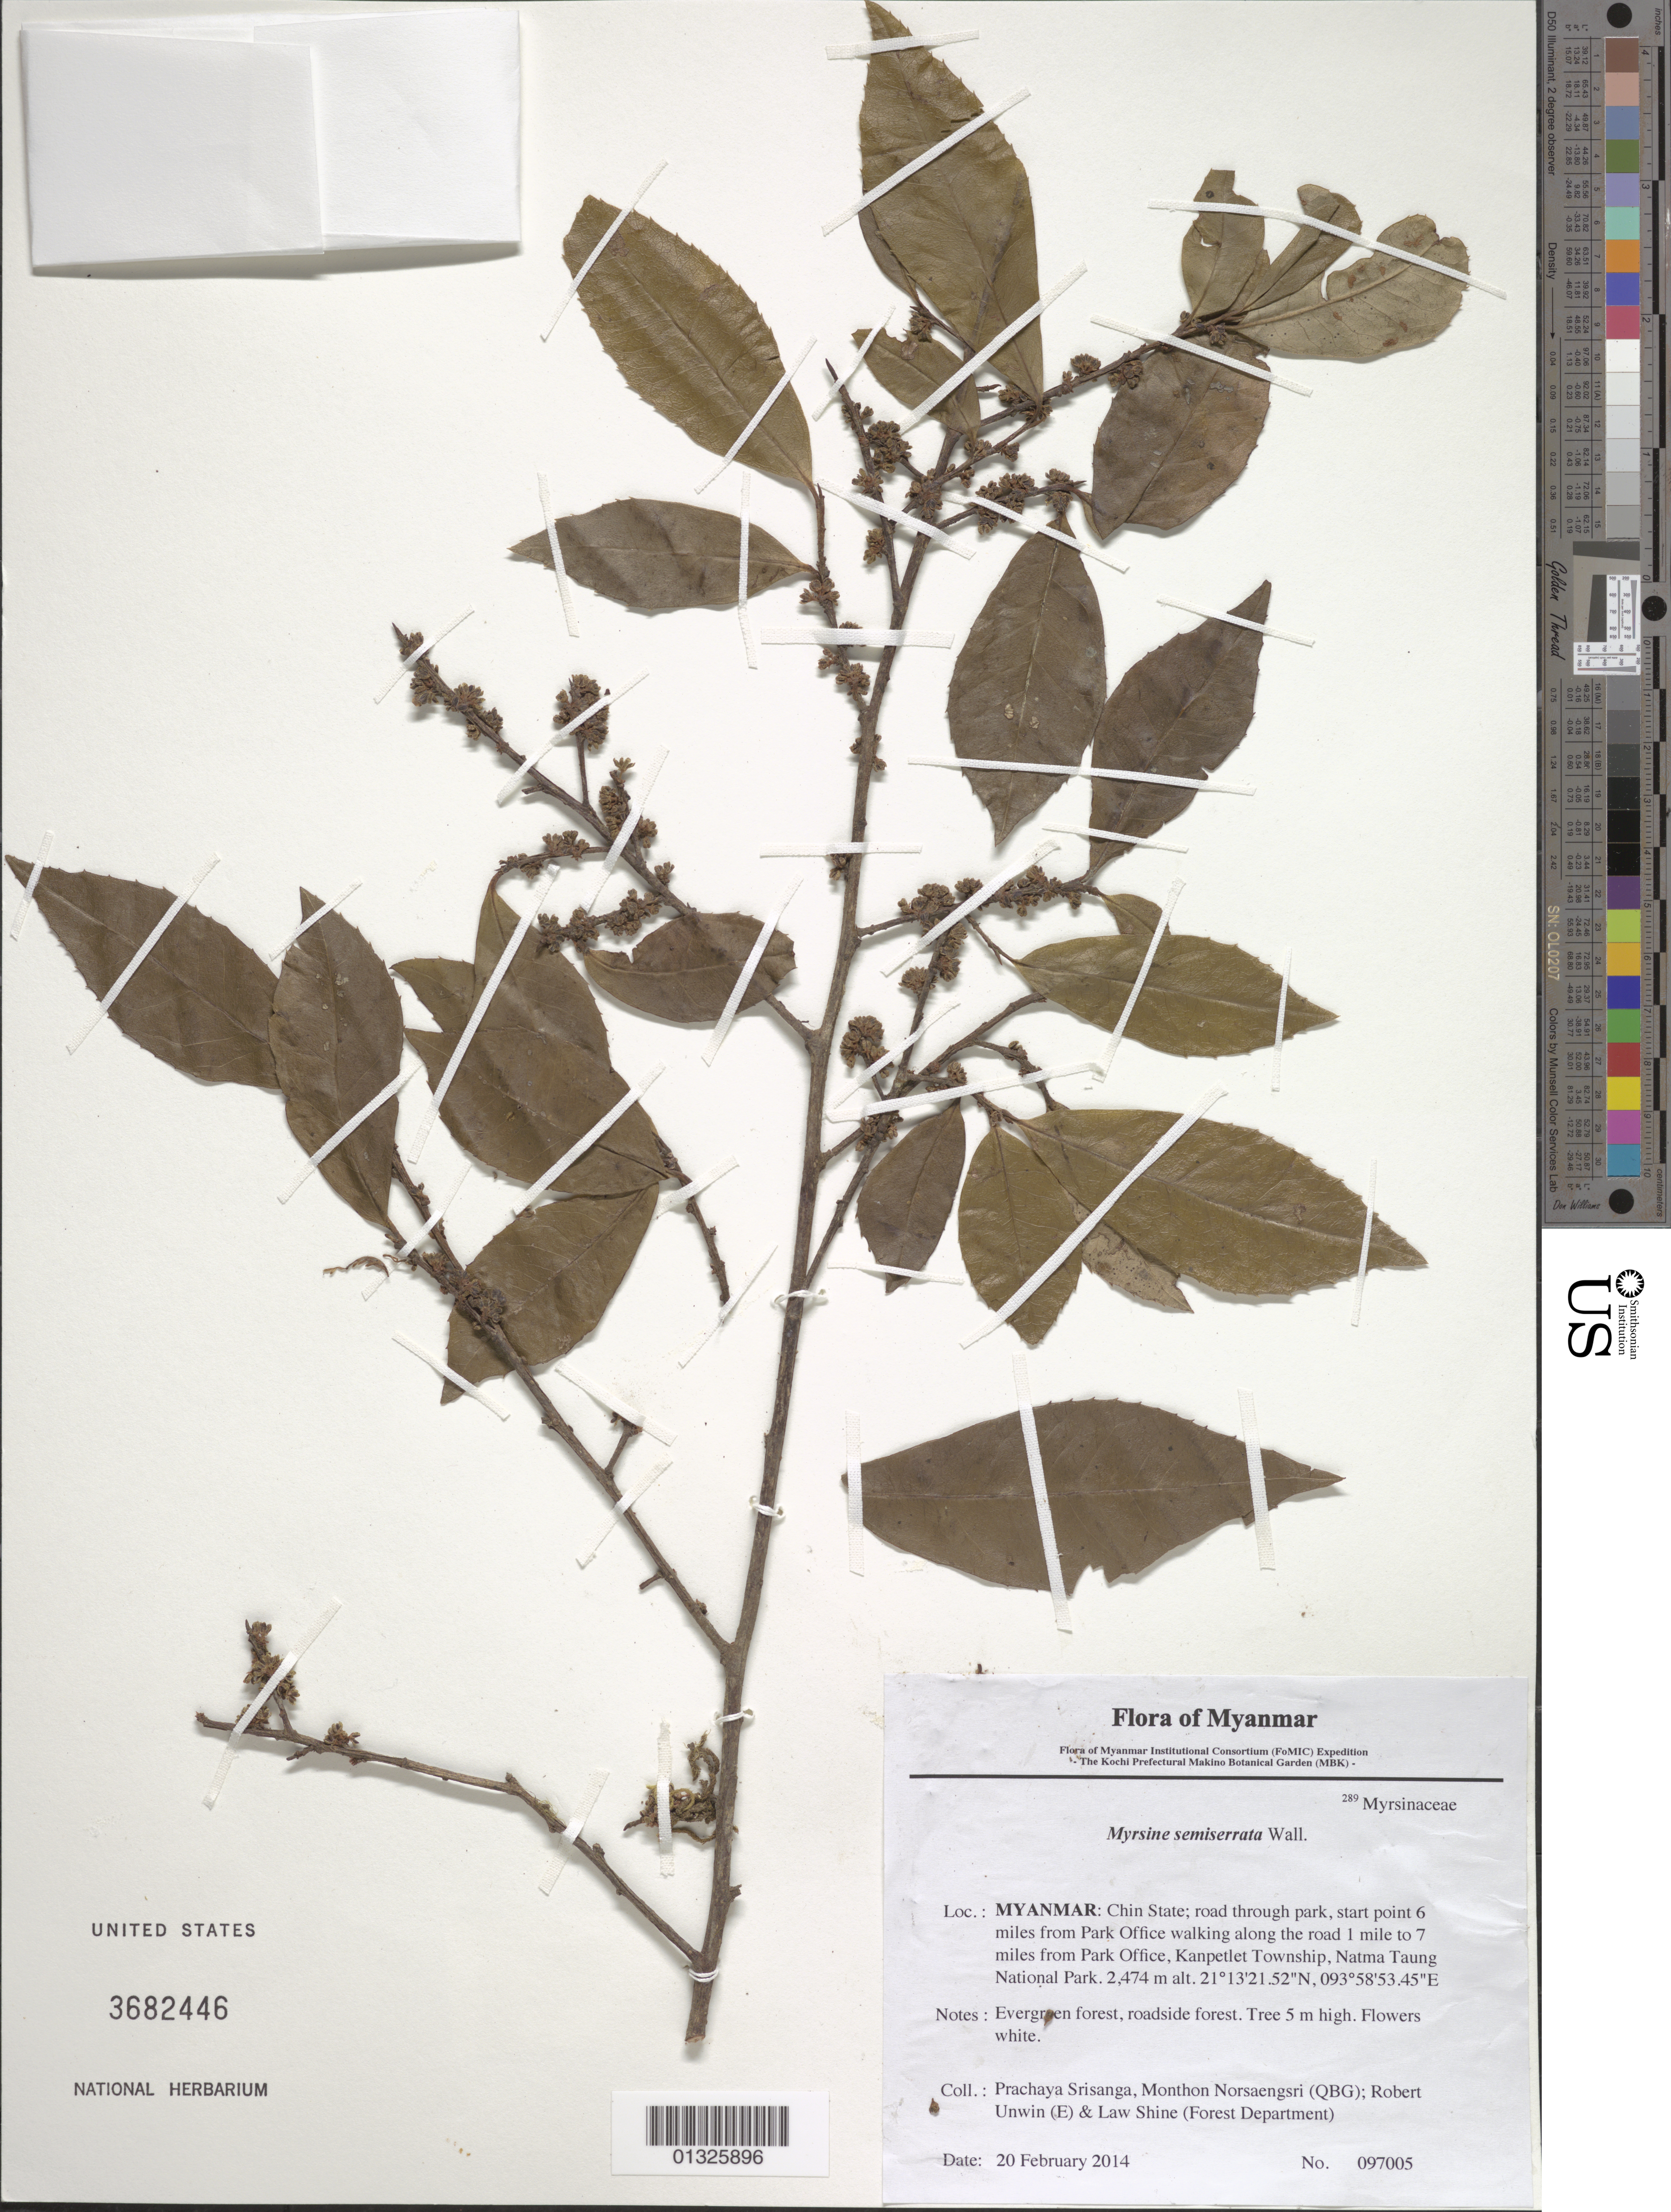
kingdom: Plantae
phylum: Tracheophyta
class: Magnoliopsida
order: Ericales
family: Primulaceae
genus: Myrsine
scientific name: Myrsine semiserrata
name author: Wall.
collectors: P. Srisanga, M. Norsaengsri, R. Unwin & L. Shine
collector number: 97005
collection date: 2014-02-20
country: Myanmar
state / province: Chin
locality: Road through park, start point 6 miles from Park Office walking along the road 1 mile to 7 miles from Park Office, Kanpetlet Township, Natma Taung National Park.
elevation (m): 2474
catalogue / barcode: US 3682446